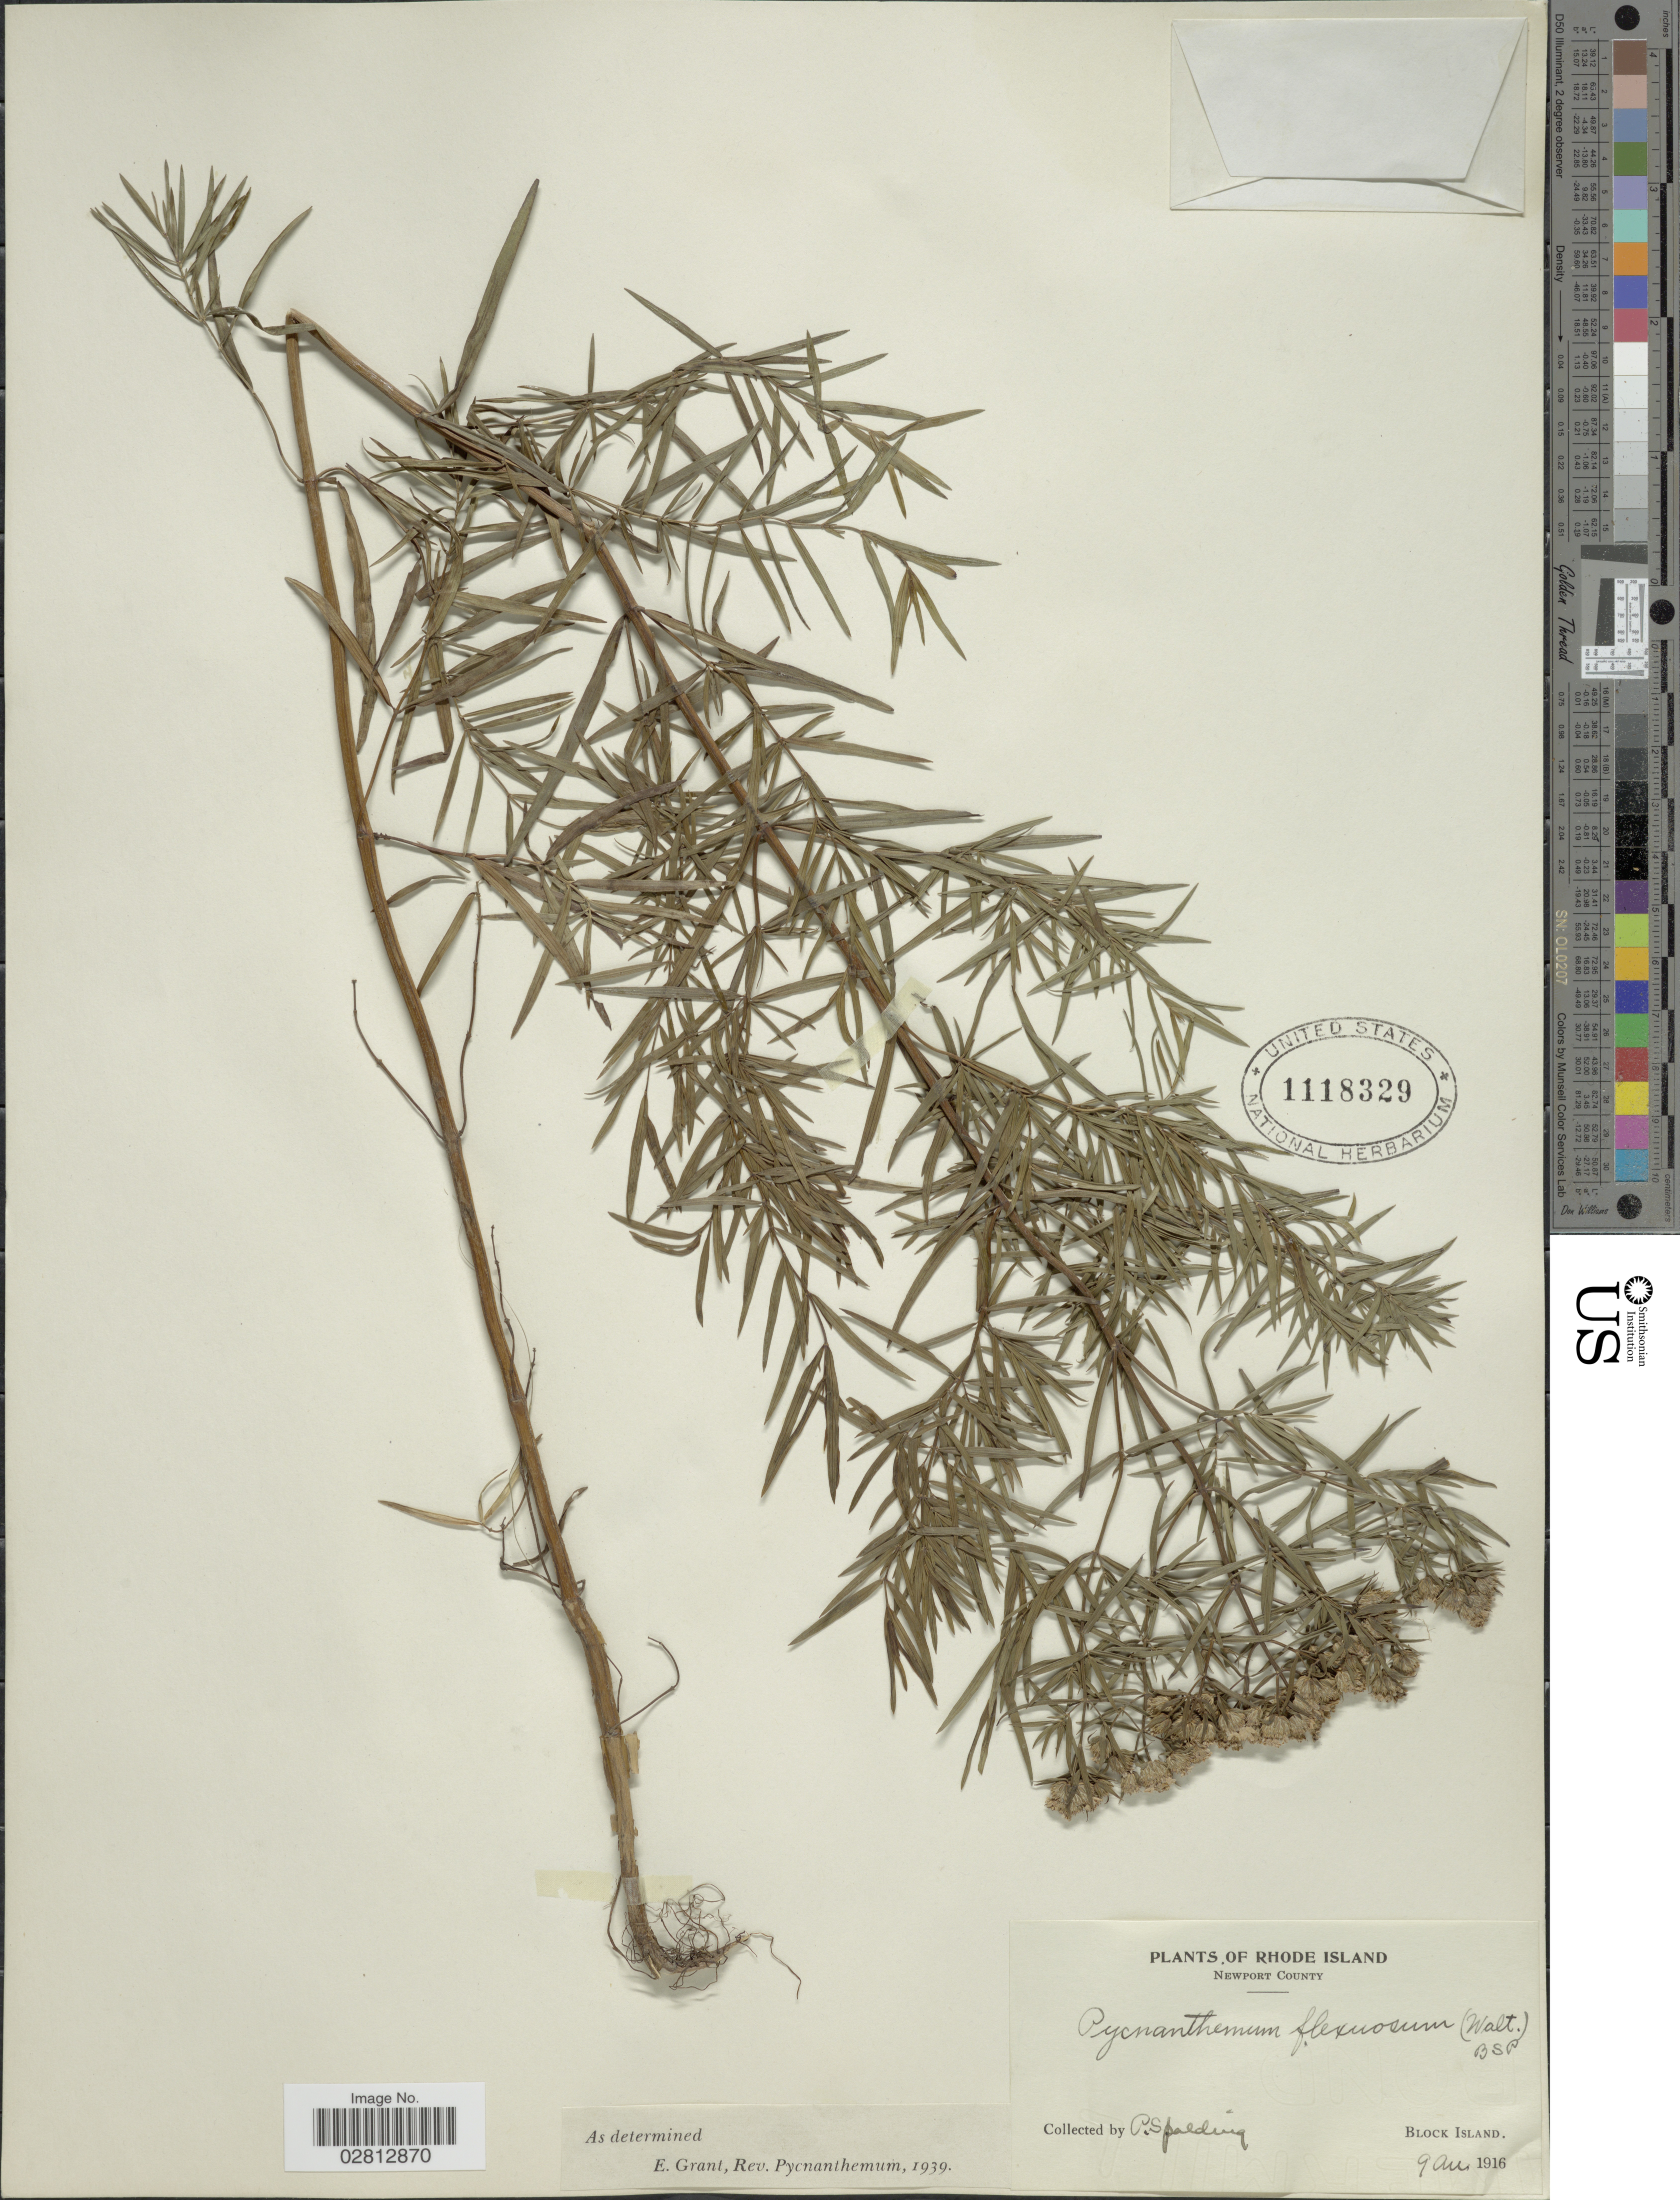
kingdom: Plantae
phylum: Tracheophyta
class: Magnoliopsida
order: Lamiales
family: Lamiaceae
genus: Pycnanthemum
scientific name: Pycnanthemum tenuifolium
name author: Schrad.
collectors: P. Spalding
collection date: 1916-08-09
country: United States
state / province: Rhode Island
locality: Newport County. Block Island.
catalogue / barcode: US 1118329